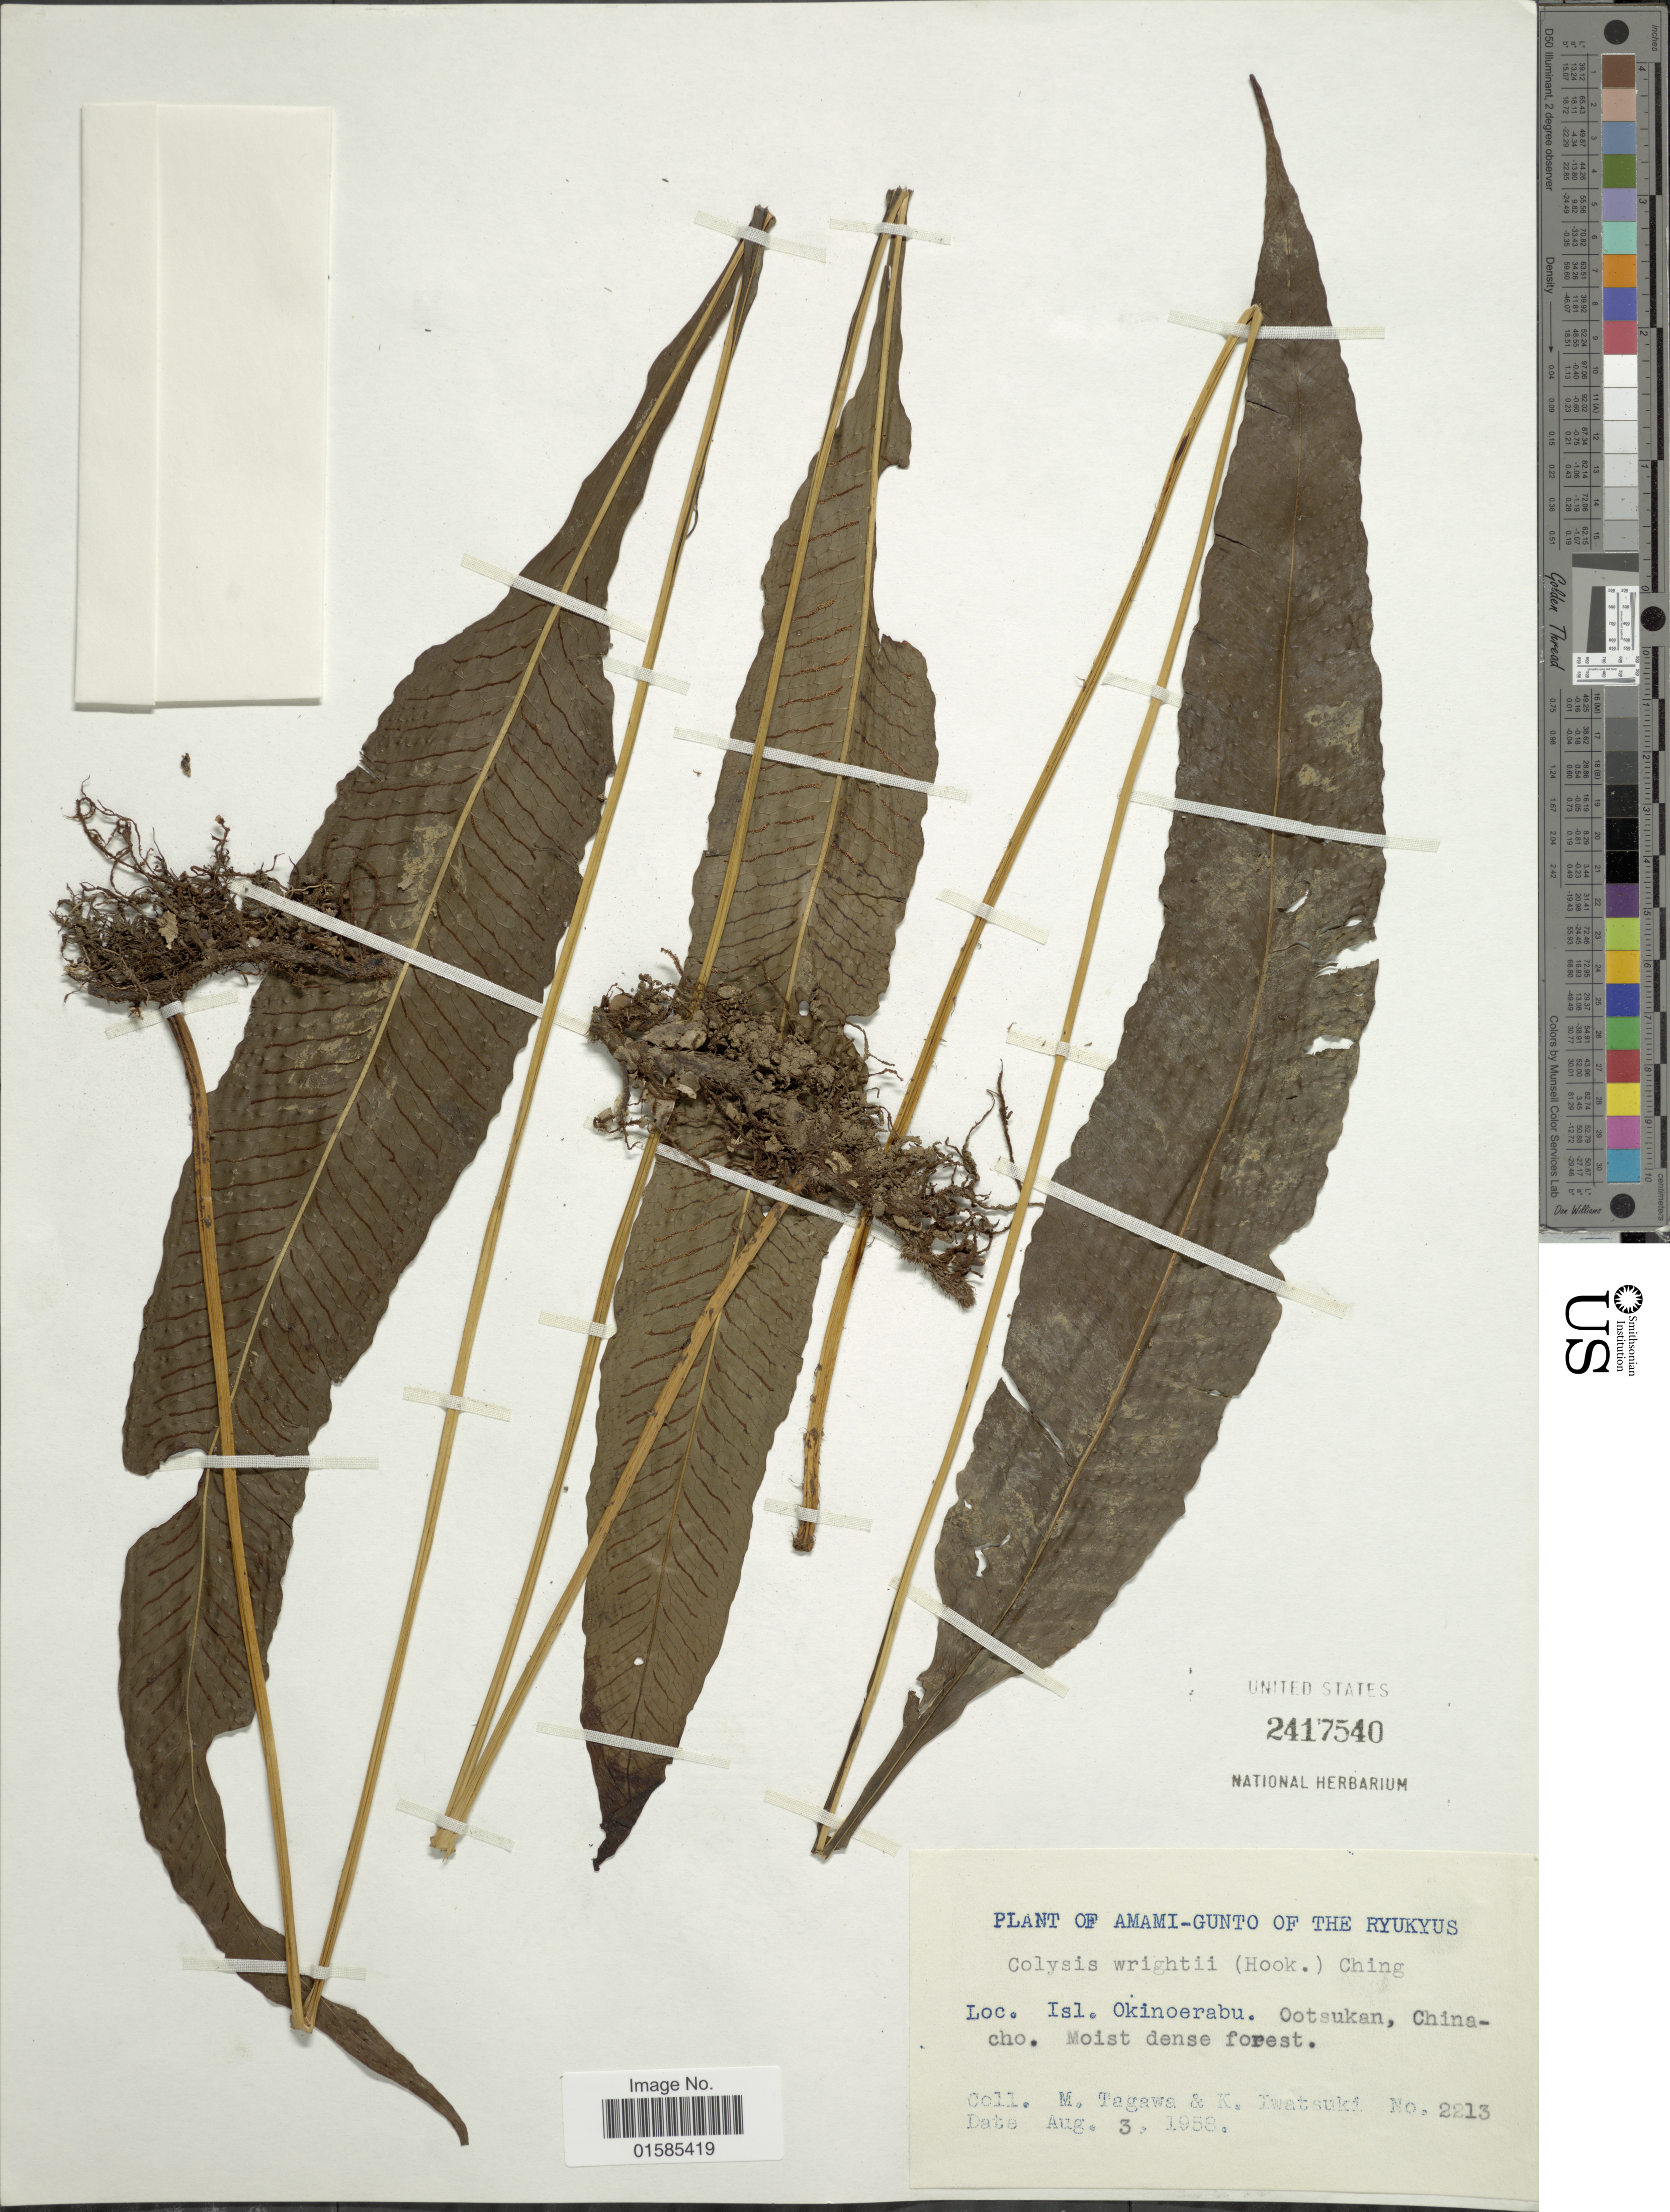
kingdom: Plantae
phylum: Tracheophyta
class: Polypodiopsida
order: Polypodiales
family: Polypodiaceae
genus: Leptochilus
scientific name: Leptochilus wrightii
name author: (Hook.) X.C. Zhang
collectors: M. Tagawa & K. Iwatsuki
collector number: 2213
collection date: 1958-08-03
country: Japan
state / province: Okinawa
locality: Amami-Gunto. Isl. Okinoerabu. Ootsukan, China-cho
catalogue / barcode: US 2417540